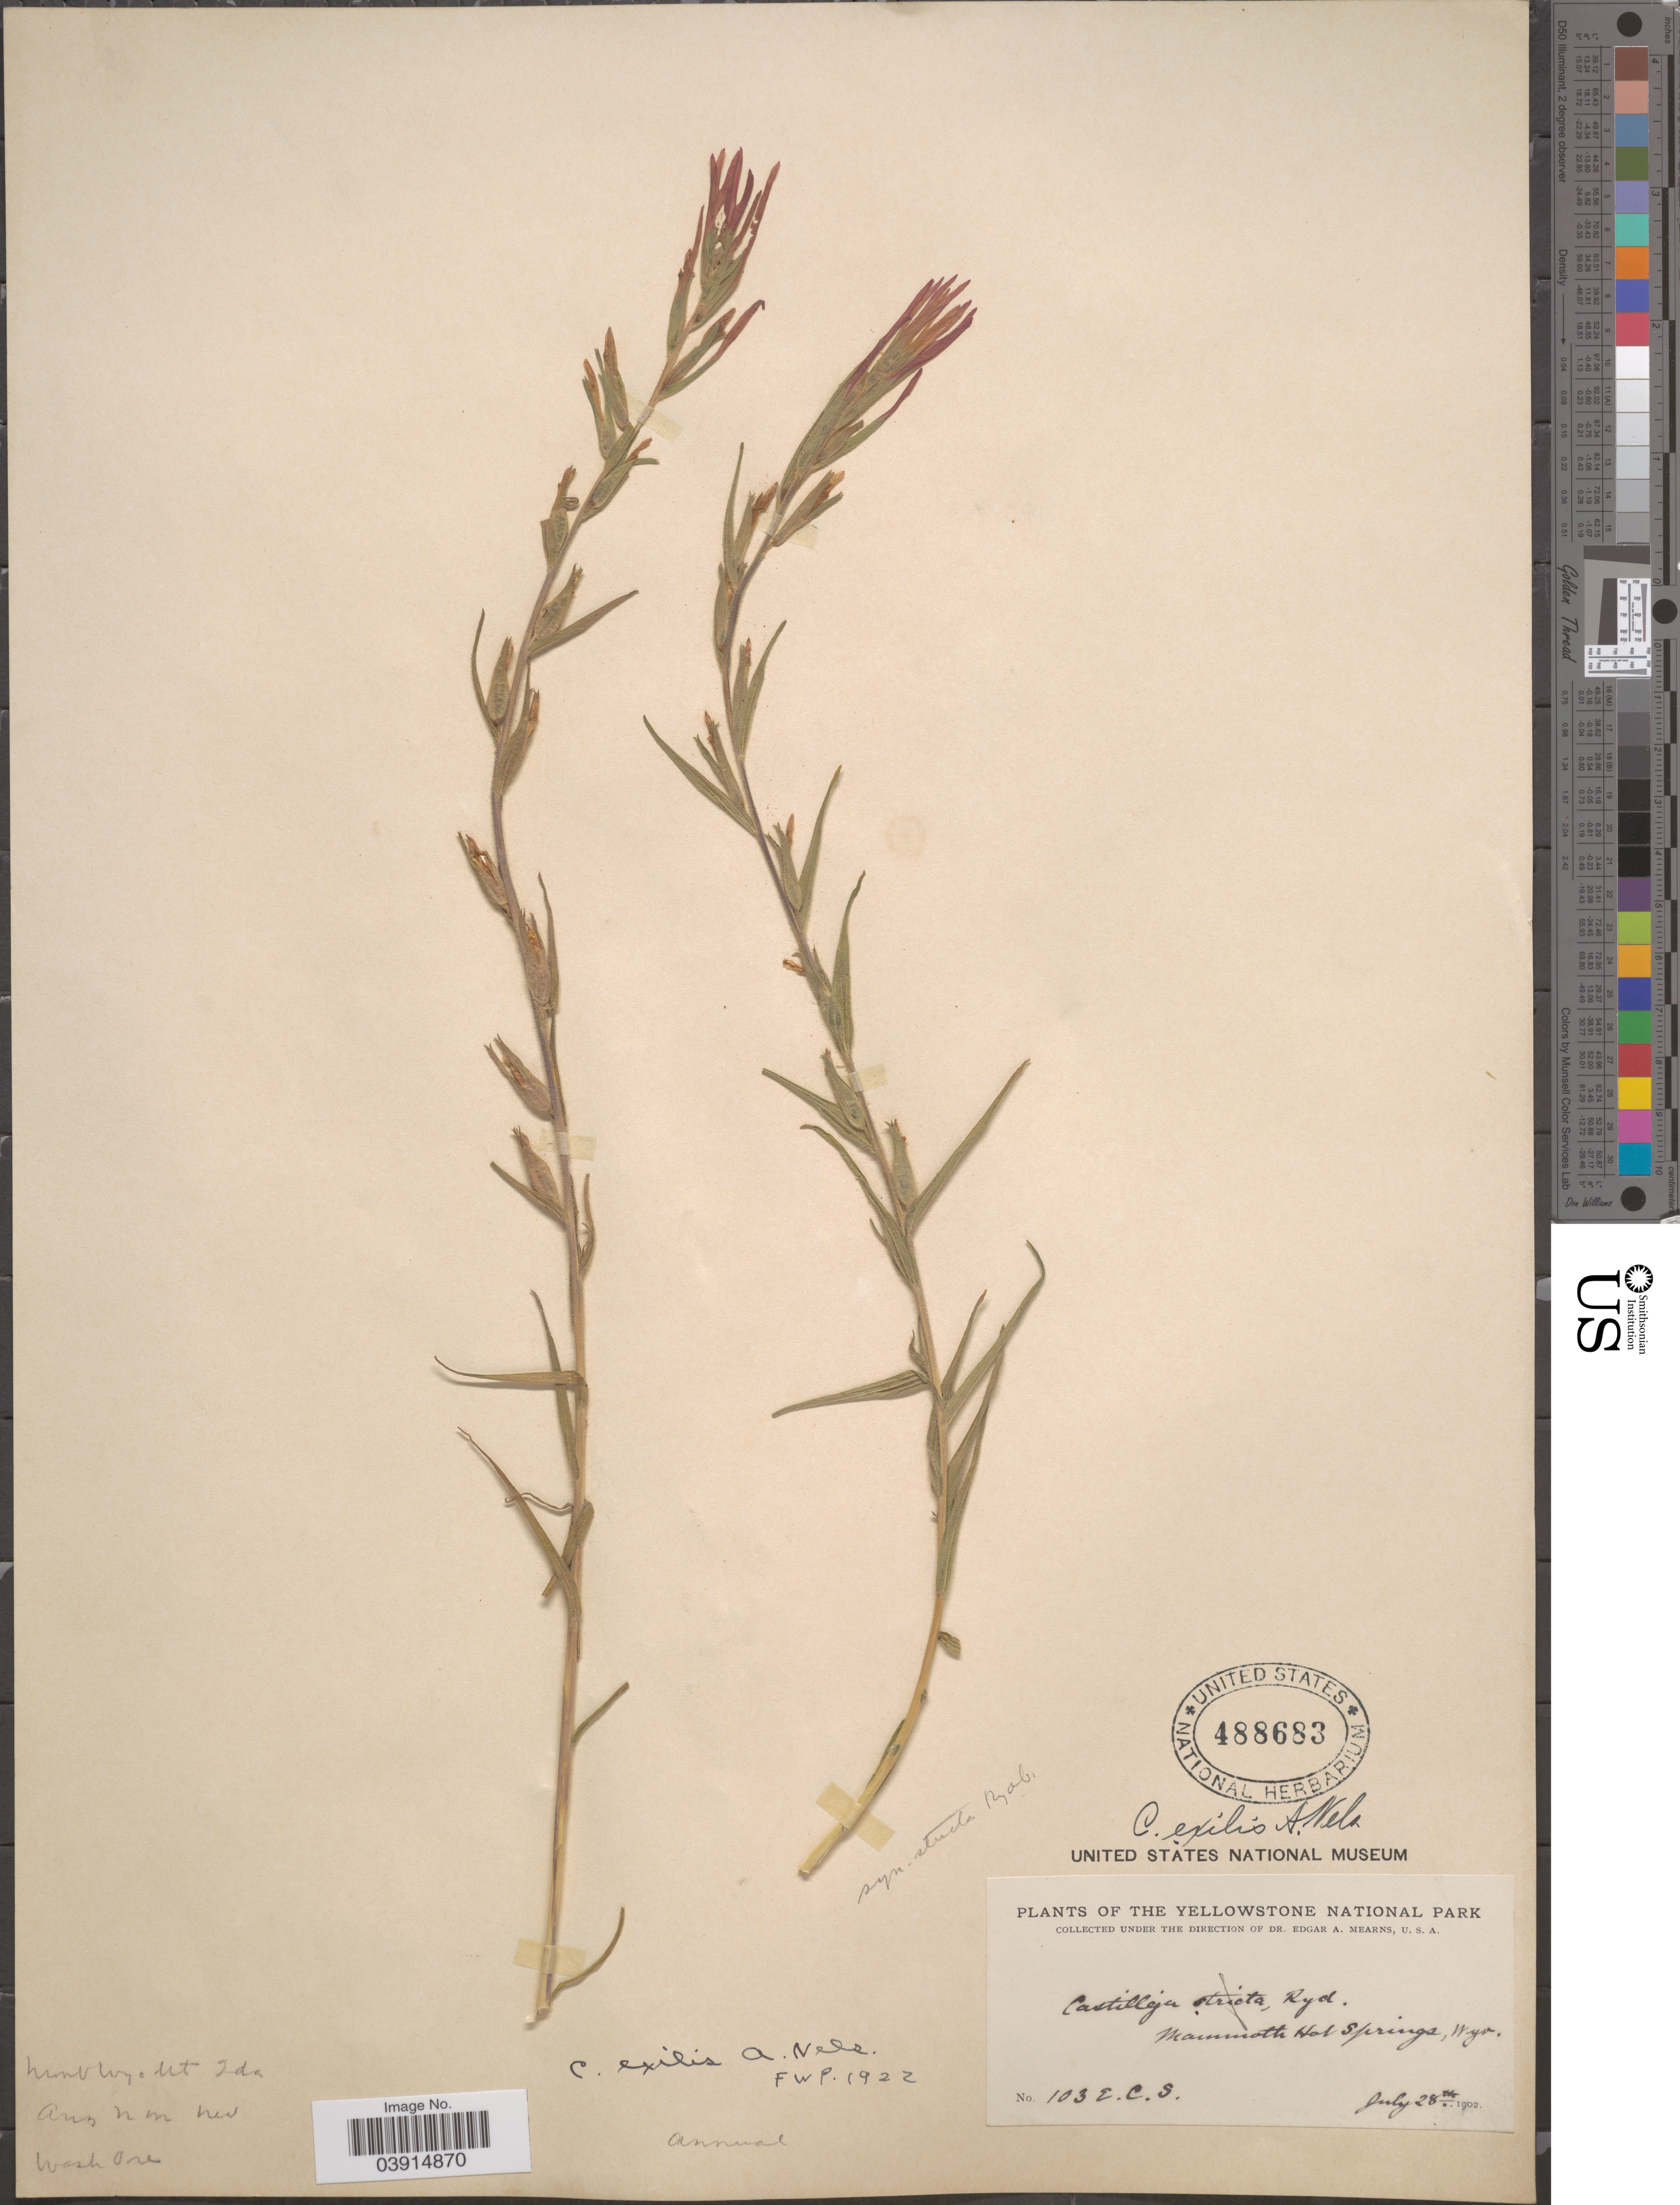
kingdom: Plantae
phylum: Tracheophyta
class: Magnoliopsida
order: Lamiales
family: Orobanchaceae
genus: Castilleja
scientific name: Castilleja sp.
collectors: E. C. Smith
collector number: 103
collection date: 1902-07-28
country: United States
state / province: Wyoming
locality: Yellowstone National Park. Mammoth Hot Springs.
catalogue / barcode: US 488683